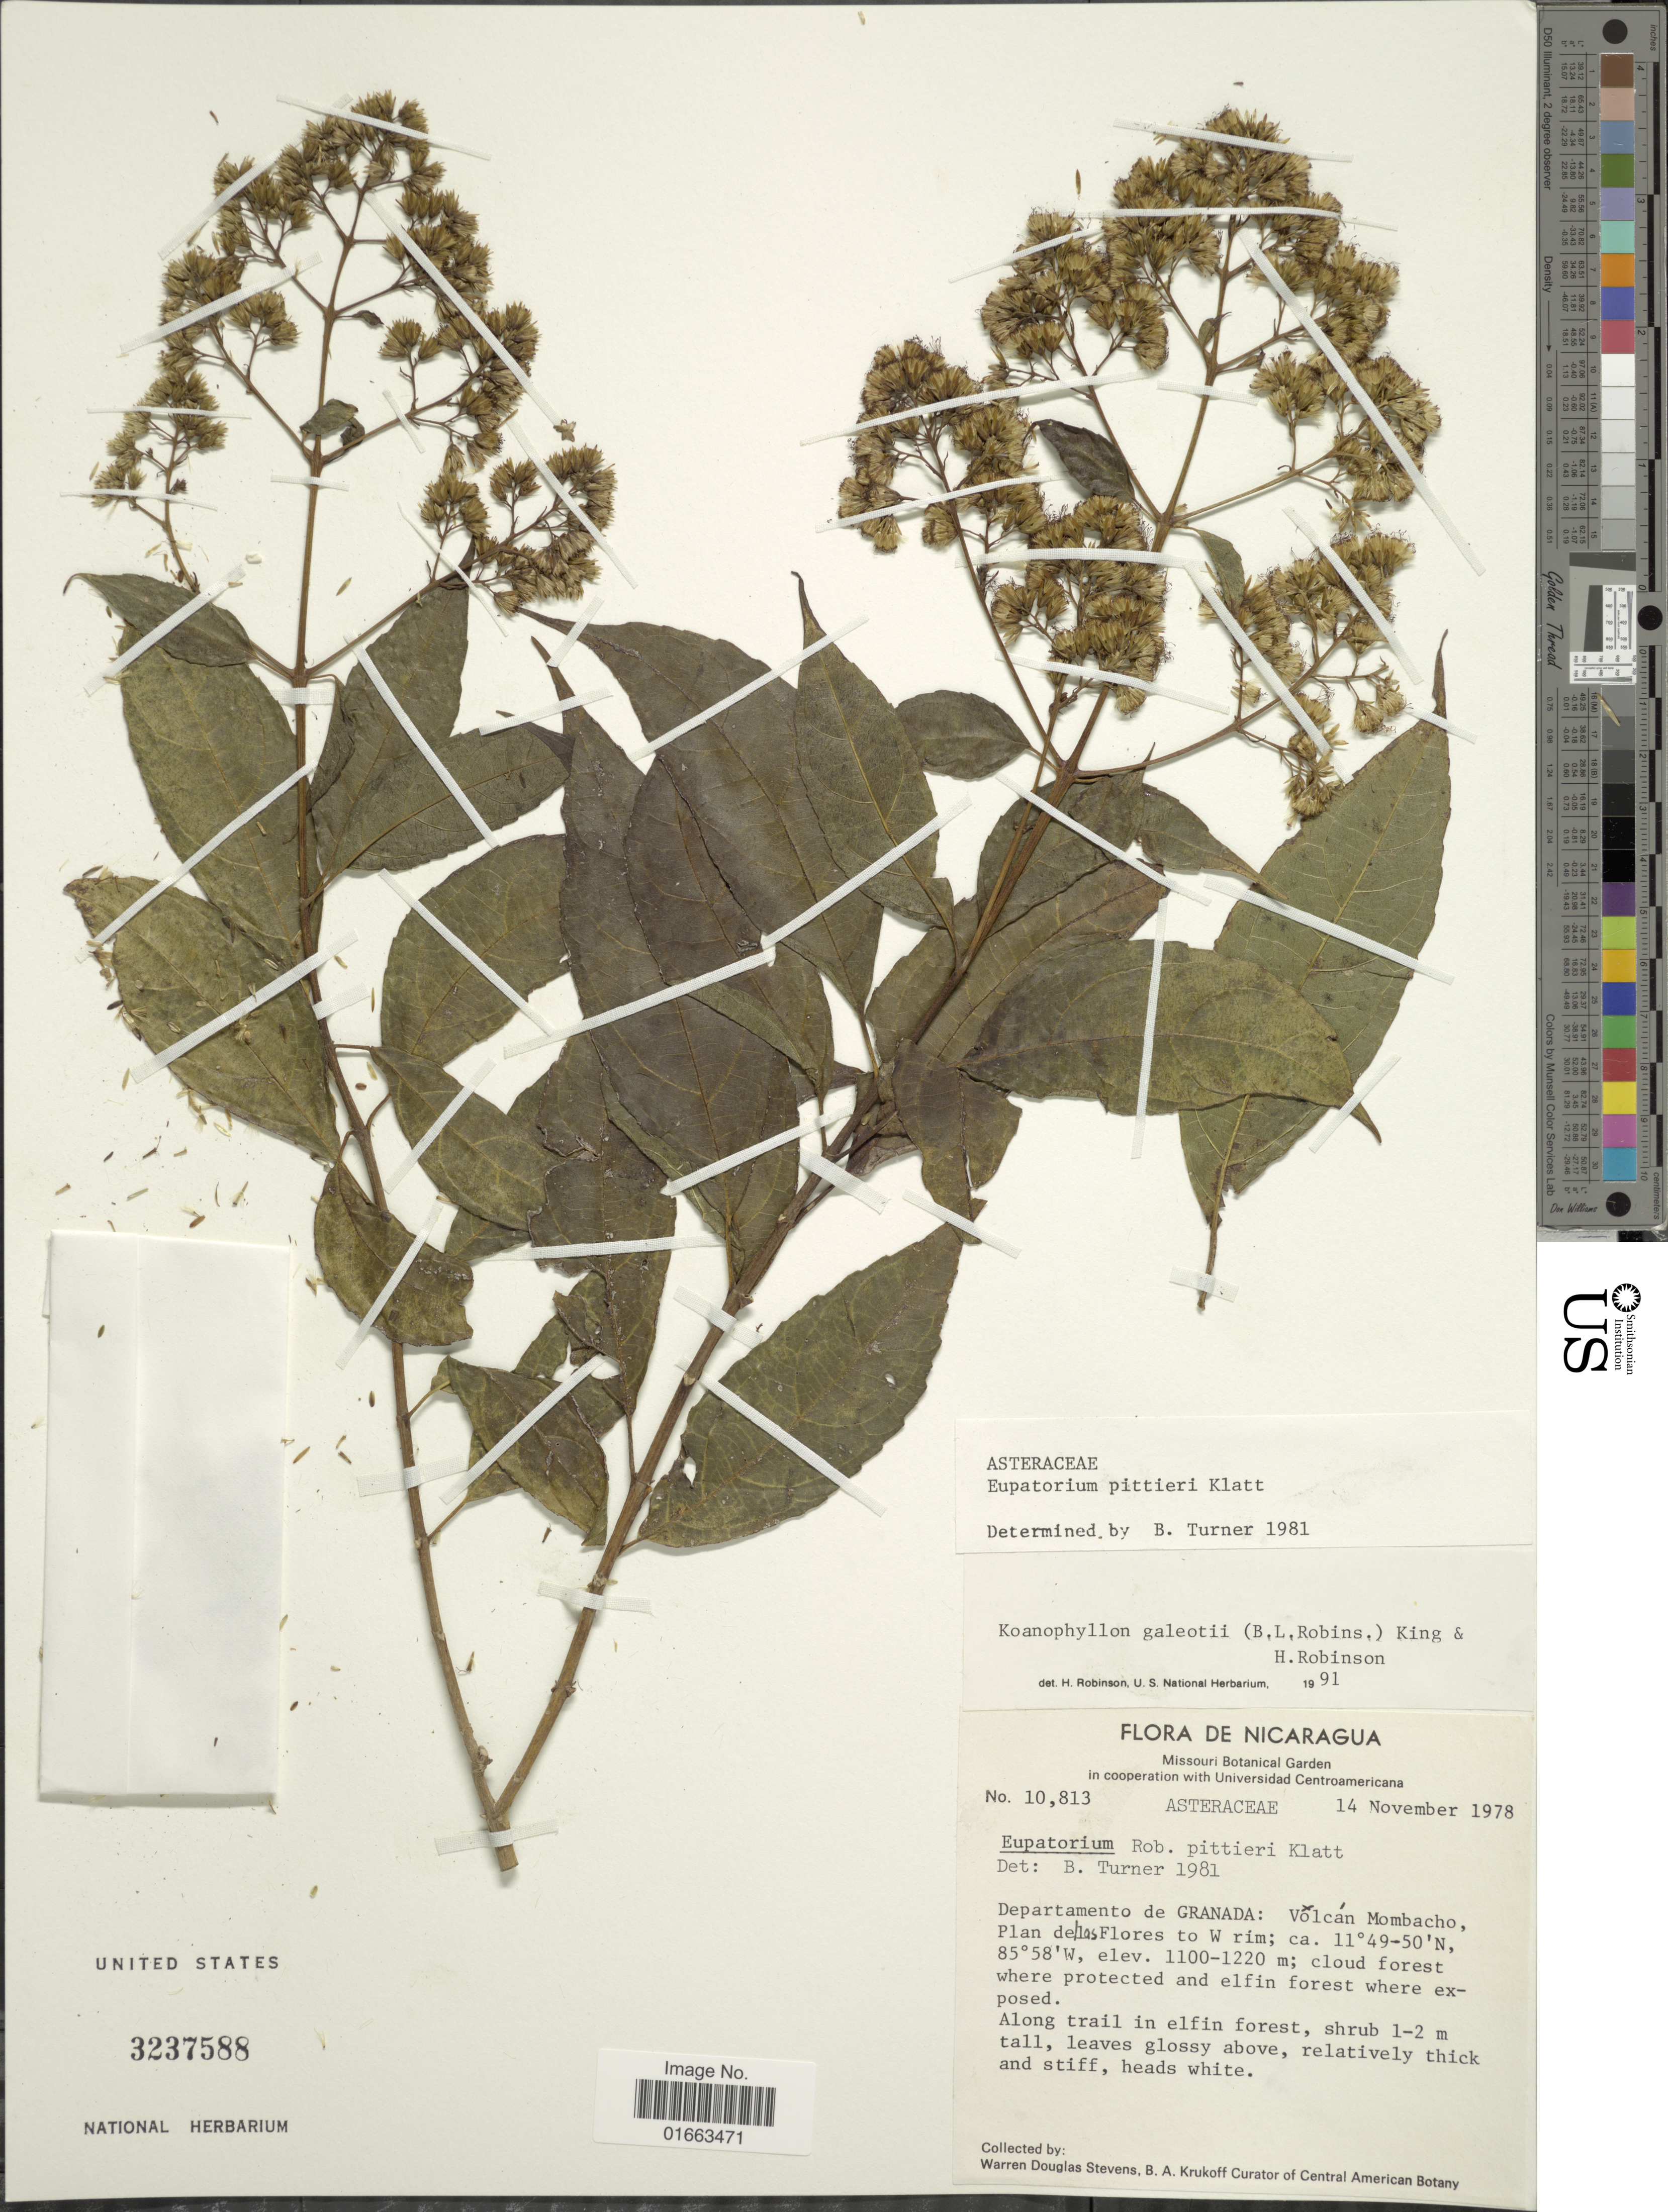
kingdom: Plantae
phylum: Tracheophyta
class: Magnoliopsida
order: Asterales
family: Asteraceae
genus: Koanophyllon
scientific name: Koanophyllon galeottii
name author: (B.L. Rob.) R.M. King & H. Rob.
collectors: W. D. Stevens & B. A. Krukoff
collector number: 10813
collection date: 1978-11-14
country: Nicaragua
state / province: Granada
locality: Volcán Mombacho, Plan de los Flores to W rim, cloud forest where protected and elfin forest where ex-posed, along trail in elfin forest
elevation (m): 1100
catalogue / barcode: US 3237588